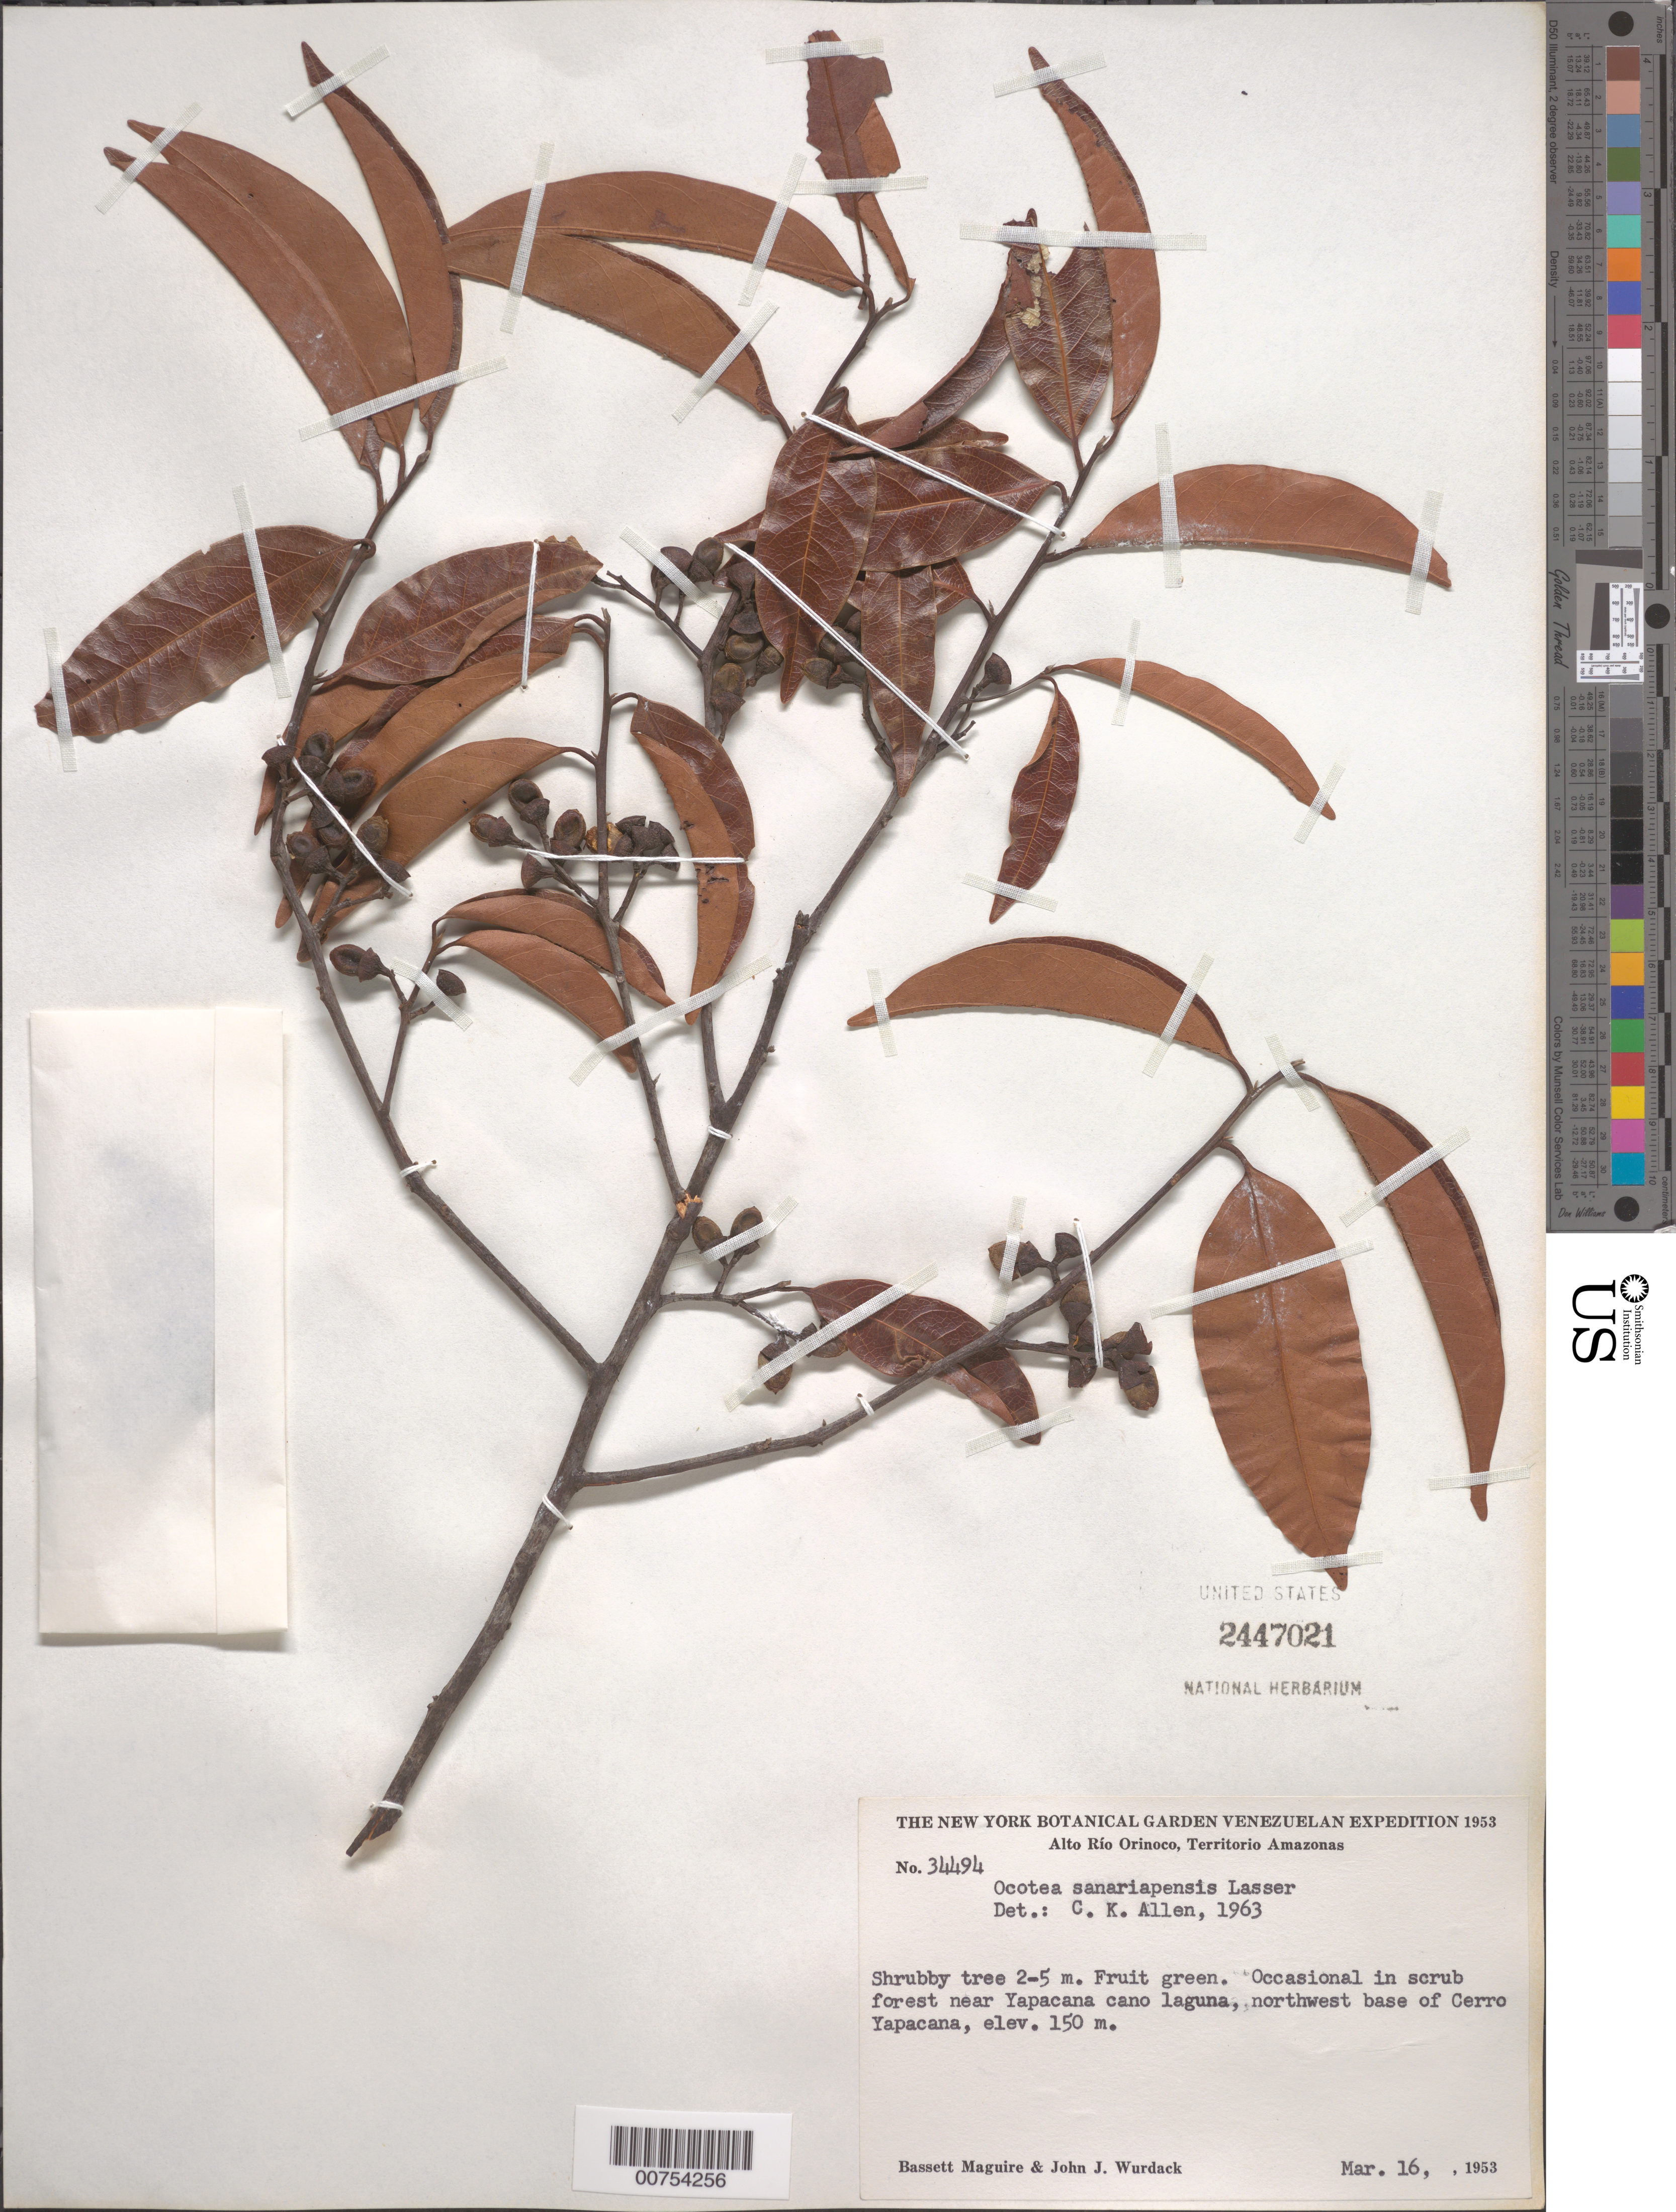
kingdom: Plantae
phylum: Tracheophyta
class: Magnoliopsida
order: Laurales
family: Lauraceae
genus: Ocotea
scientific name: Ocotea sanariapensis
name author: Lasser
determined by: Allen, C. K.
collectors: B. Maguire & J. J. Wurdack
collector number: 34494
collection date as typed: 16-Mar-53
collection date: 1953-03-16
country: Venezuela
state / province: Amazonas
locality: Alto Río Orinoco, Cerro Yapacána, NW base; near Yapacána Caño laguna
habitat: Scrub forest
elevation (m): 150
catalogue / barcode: US 2447021